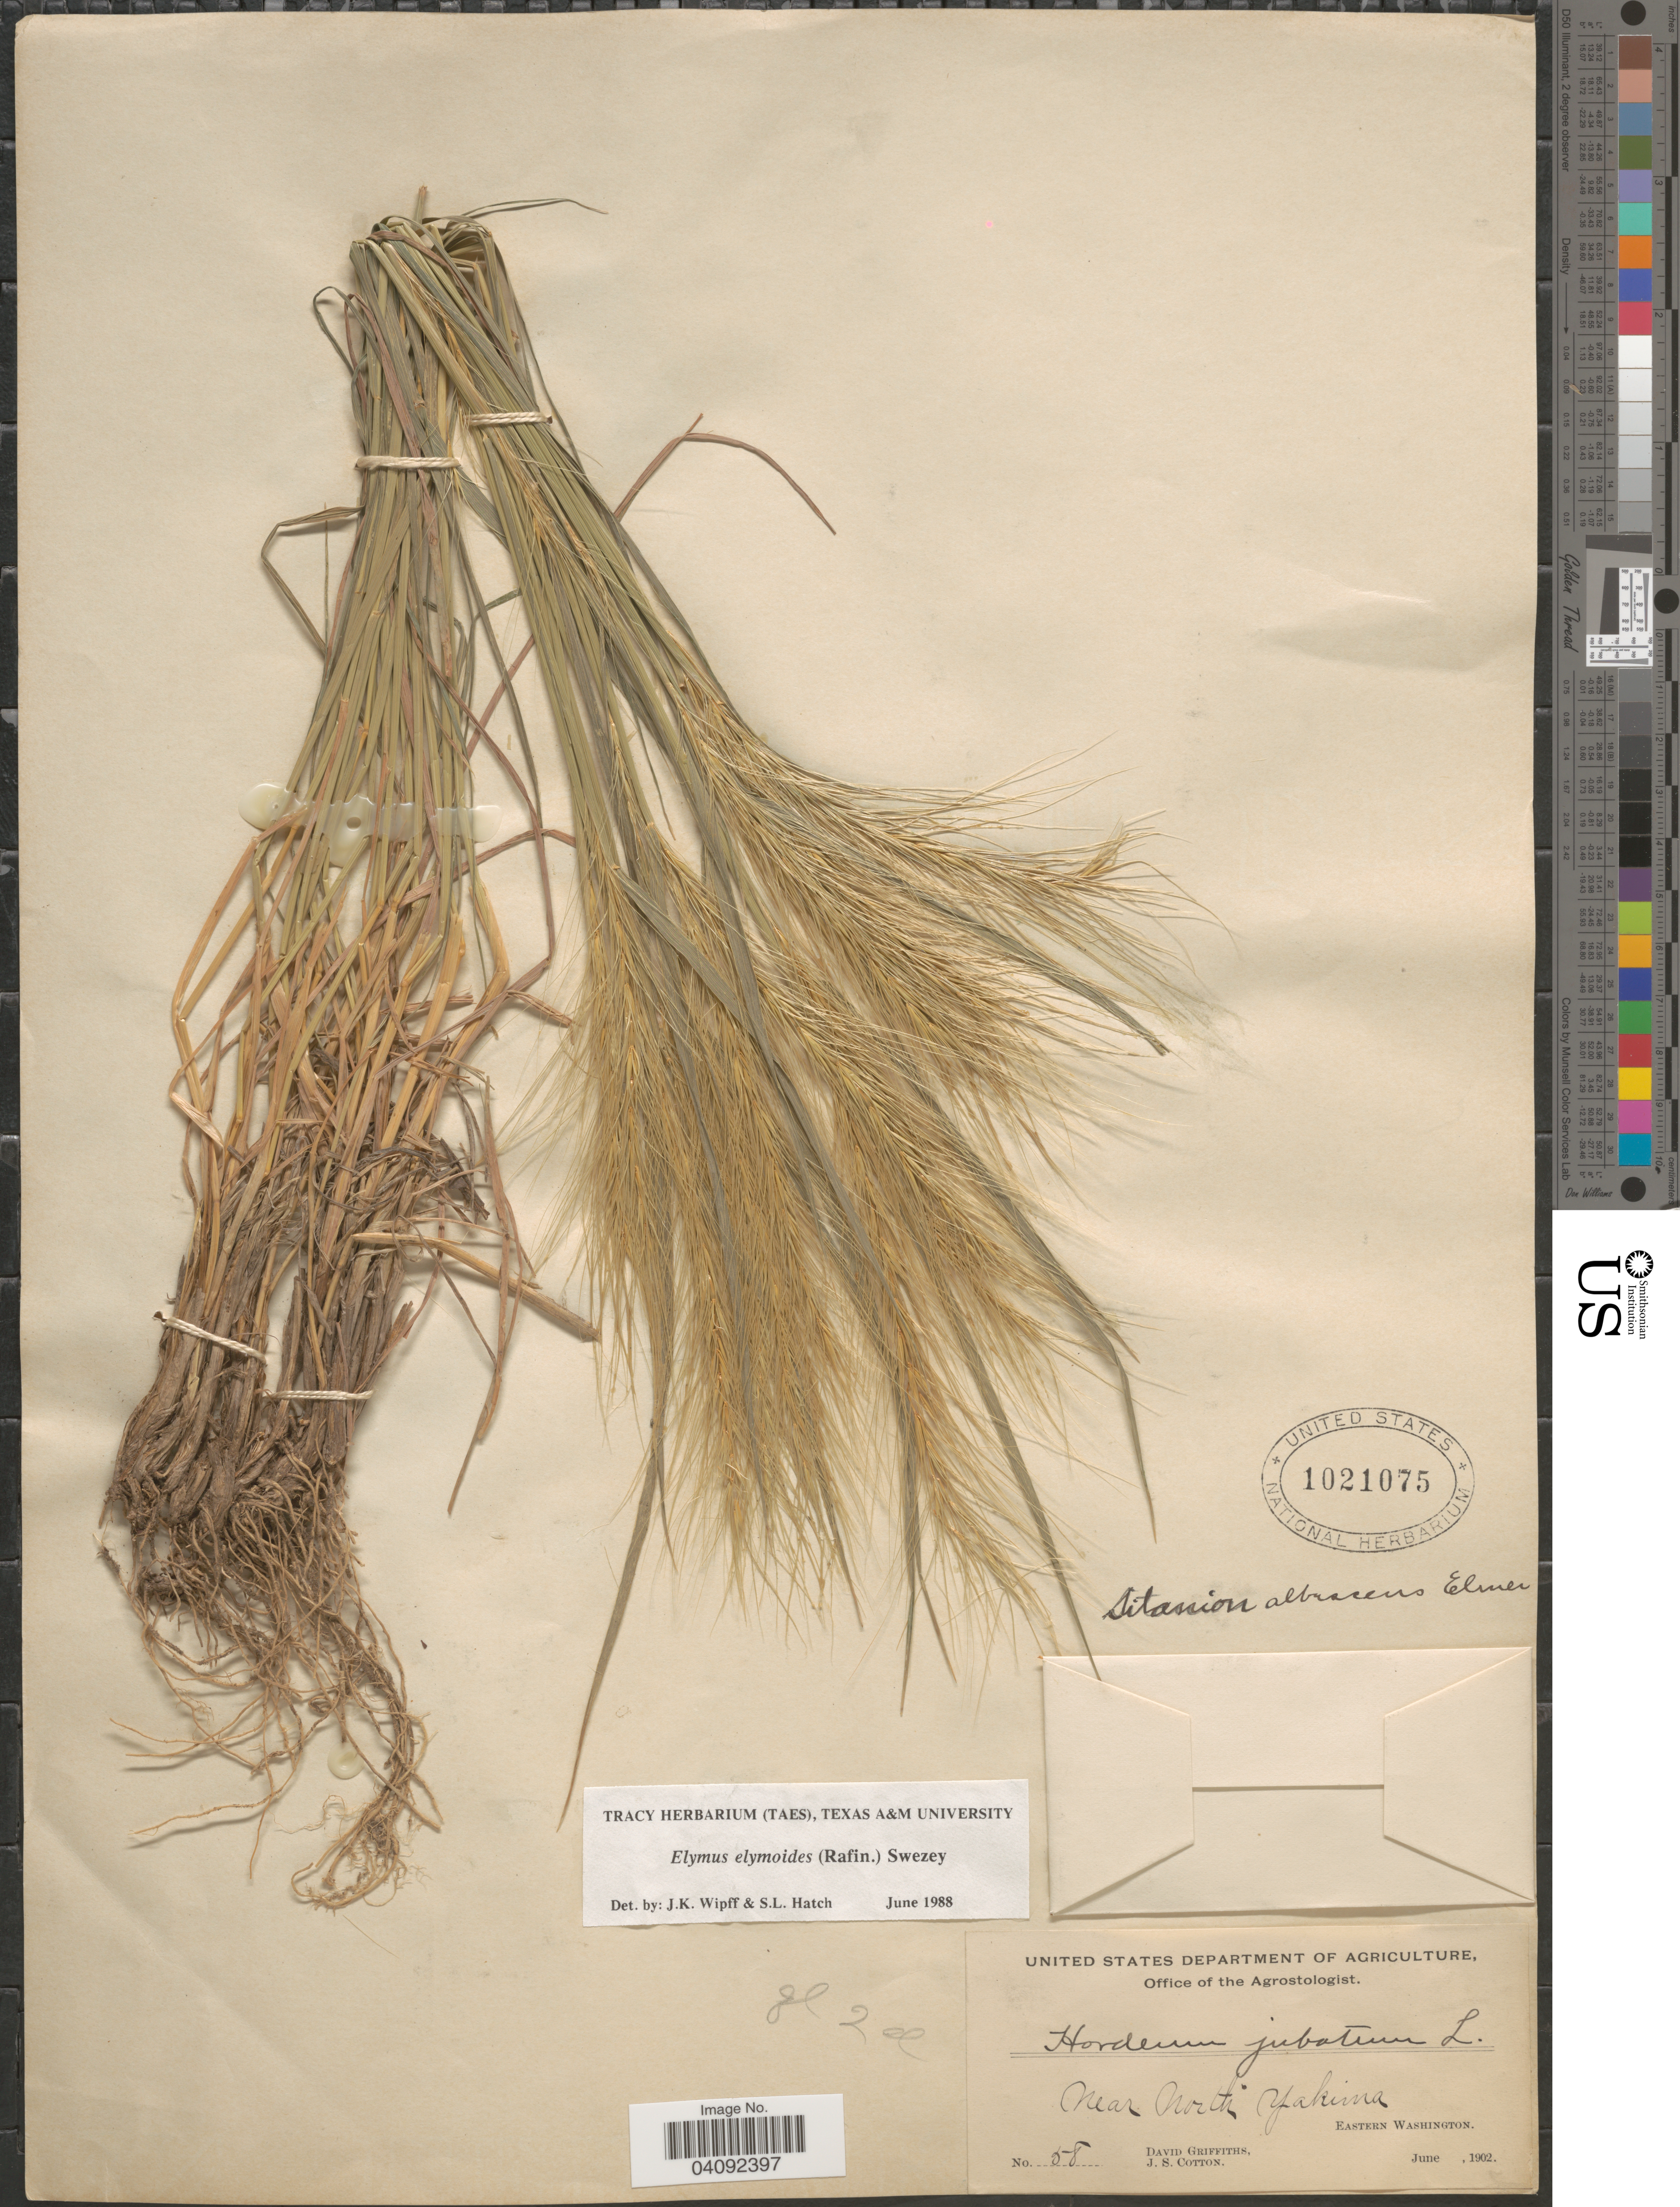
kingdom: Plantae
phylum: Tracheophyta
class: Liliopsida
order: Poales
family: Poaceae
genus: Elymus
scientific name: Elymus elymoides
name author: (Raf.) Swezey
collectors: D. Griffiths & J. S. Cotton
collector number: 58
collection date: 1902-06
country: United States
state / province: Washington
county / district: Yakima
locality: Near North Yakima. Eastern Washington.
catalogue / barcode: US 1021075